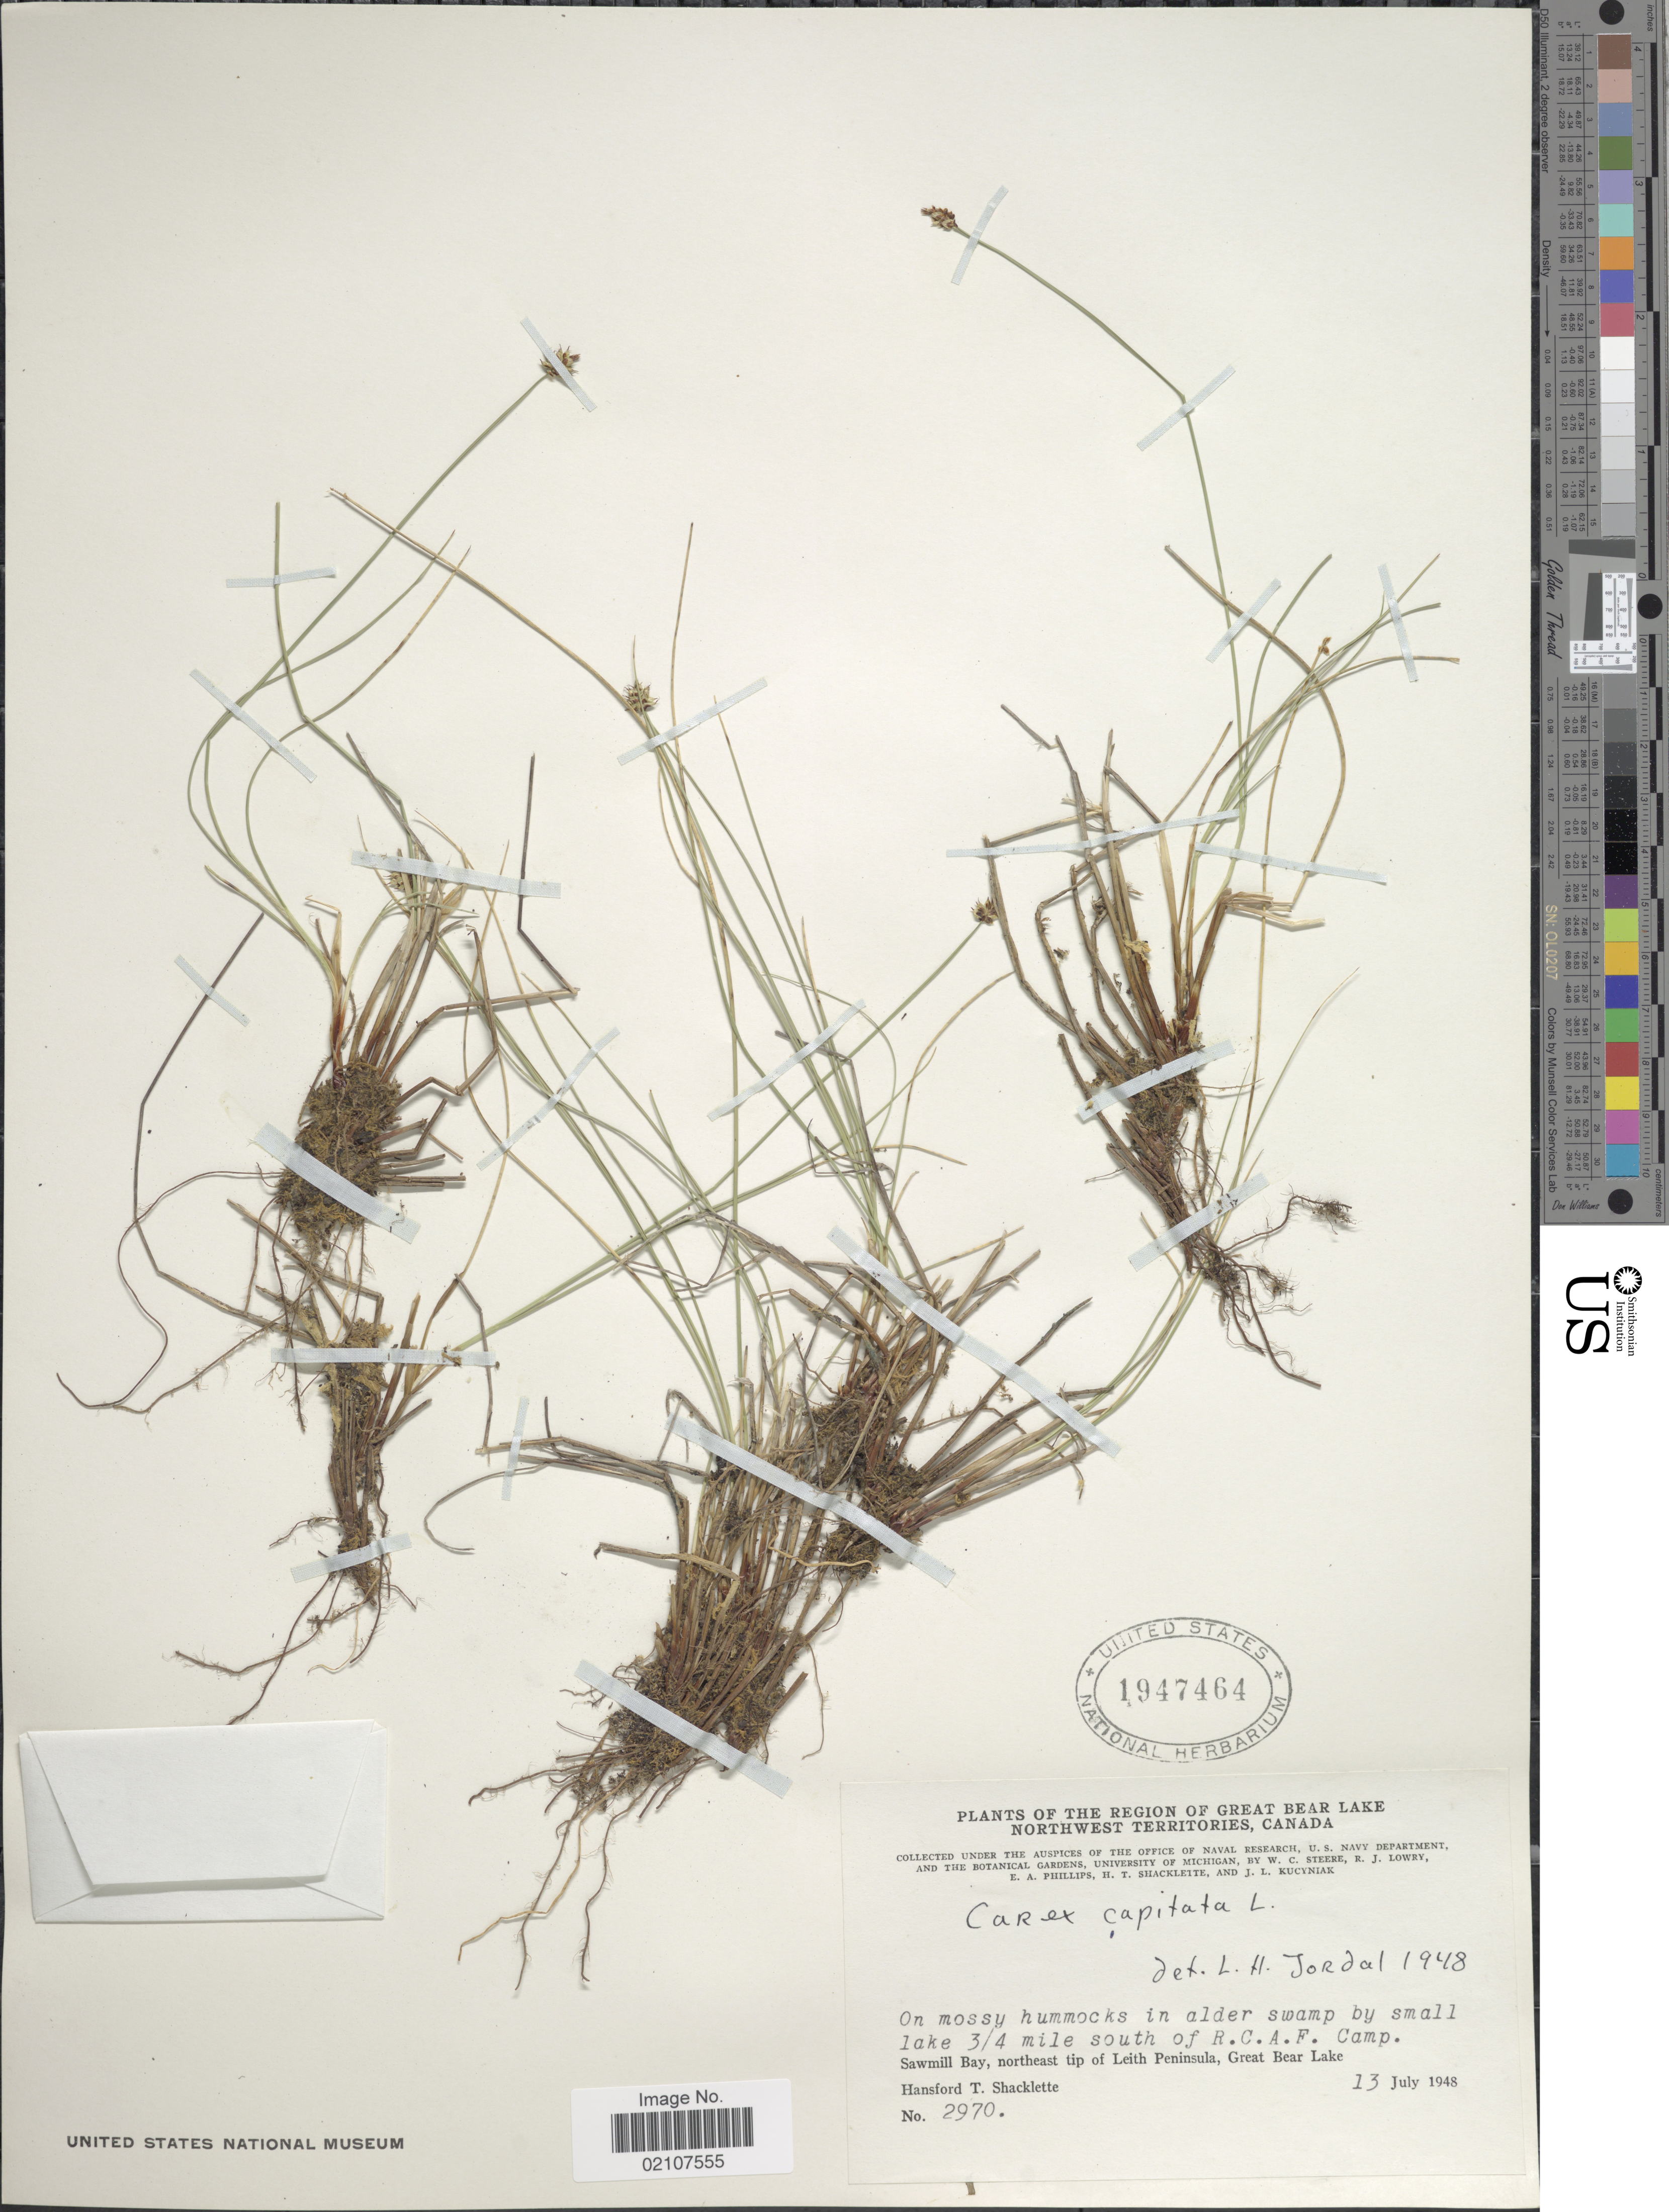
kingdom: Plantae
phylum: Tracheophyta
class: Liliopsida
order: Poales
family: Cyperaceae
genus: Carex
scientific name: Carex capitata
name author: L.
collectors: H. Shacklette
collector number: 2970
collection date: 1948-07-13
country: Canada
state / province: Northwest Territories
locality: The Region of Great Bear Lake, On mossy hummocks in alder swamp by small lake 3/4 mile south of R.C.A.F. Camp. Sawmill Bay, northeast tip of Leith Peninsula, Great Bear Lake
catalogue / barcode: US 1947464